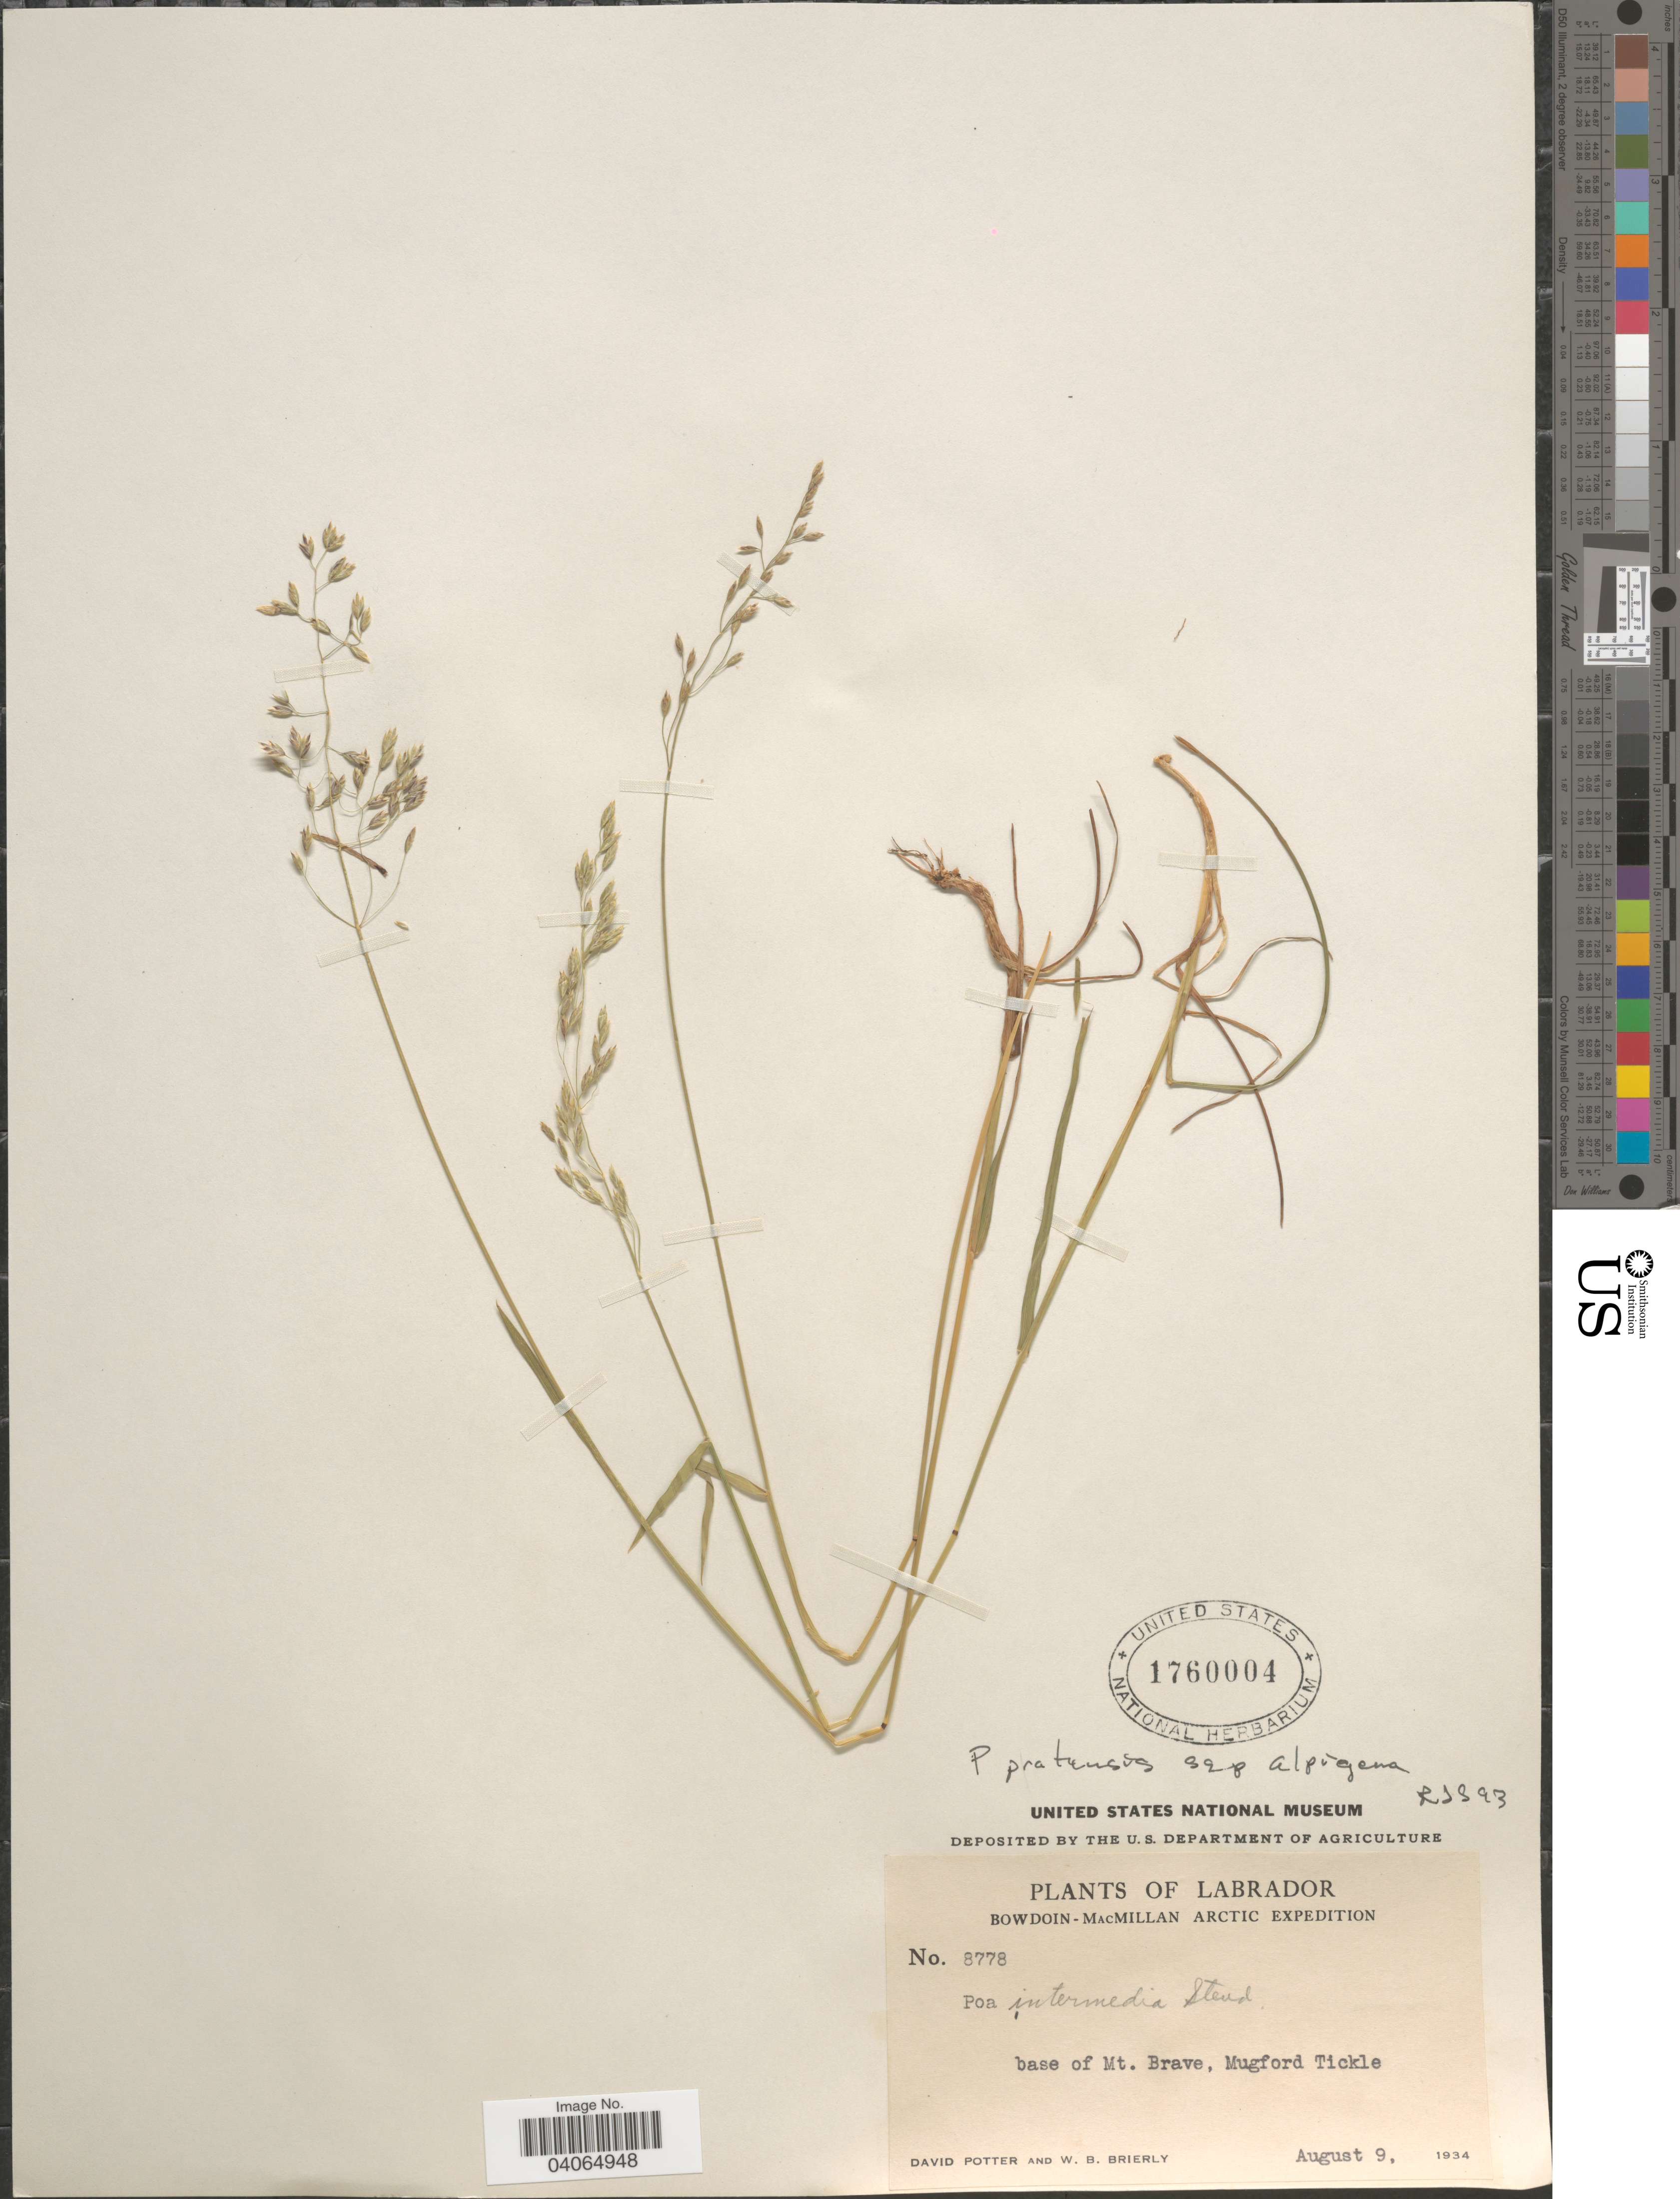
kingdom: Plantae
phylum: Tracheophyta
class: Liliopsida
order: Poales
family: Poaceae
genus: Poa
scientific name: Poa pratensis subsp. alpigena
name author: (Lindm.) Hiitonen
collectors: D. Potter & W. Brierly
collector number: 8778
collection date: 1934-08-09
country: Canada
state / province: Newfoundland and Labrador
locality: Labrador. Bowdoin - MacMillan Arctic Expedition. Base of Mt. Brave, Mugford Tickle.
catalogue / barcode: US 1760004